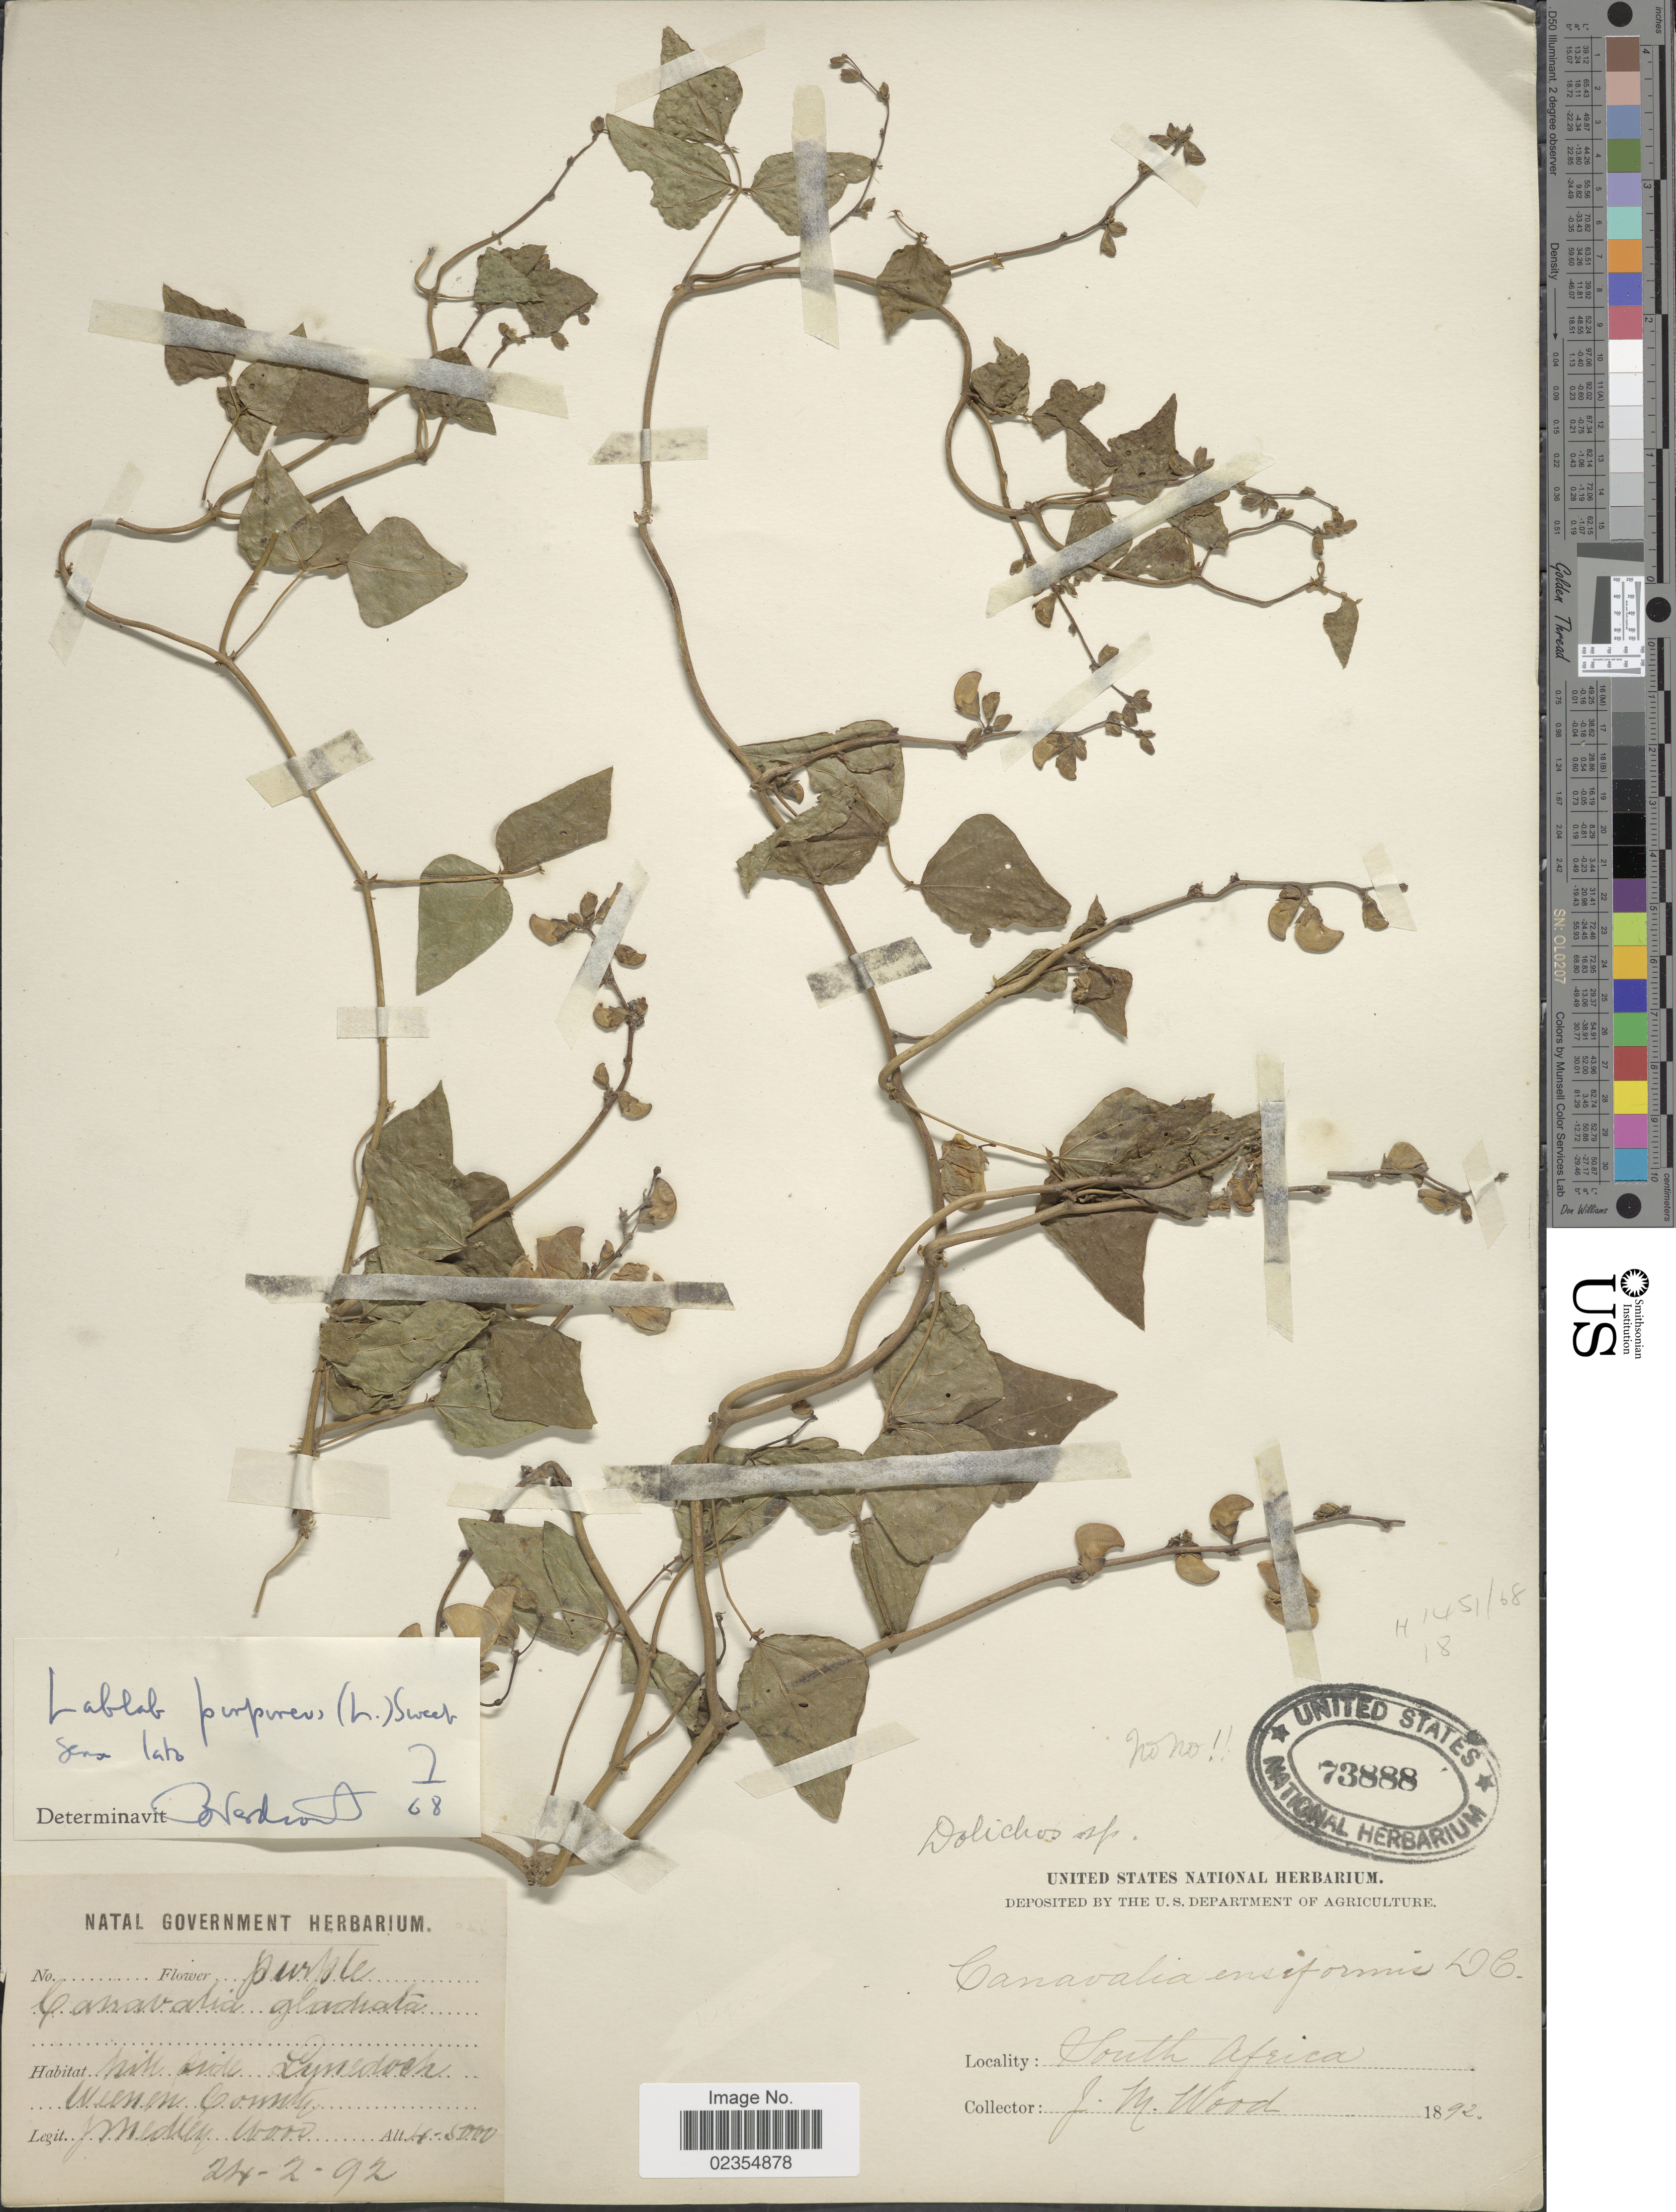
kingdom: Plantae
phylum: Tracheophyta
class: Magnoliopsida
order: Fabales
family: Fabaceae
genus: Lablab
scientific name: Lablab purpureus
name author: (L.) Sweet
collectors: J. M. Wood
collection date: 1892-02-24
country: South Africa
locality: Hill side, Lynedoch, Weenen County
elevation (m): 1219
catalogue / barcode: US 73888